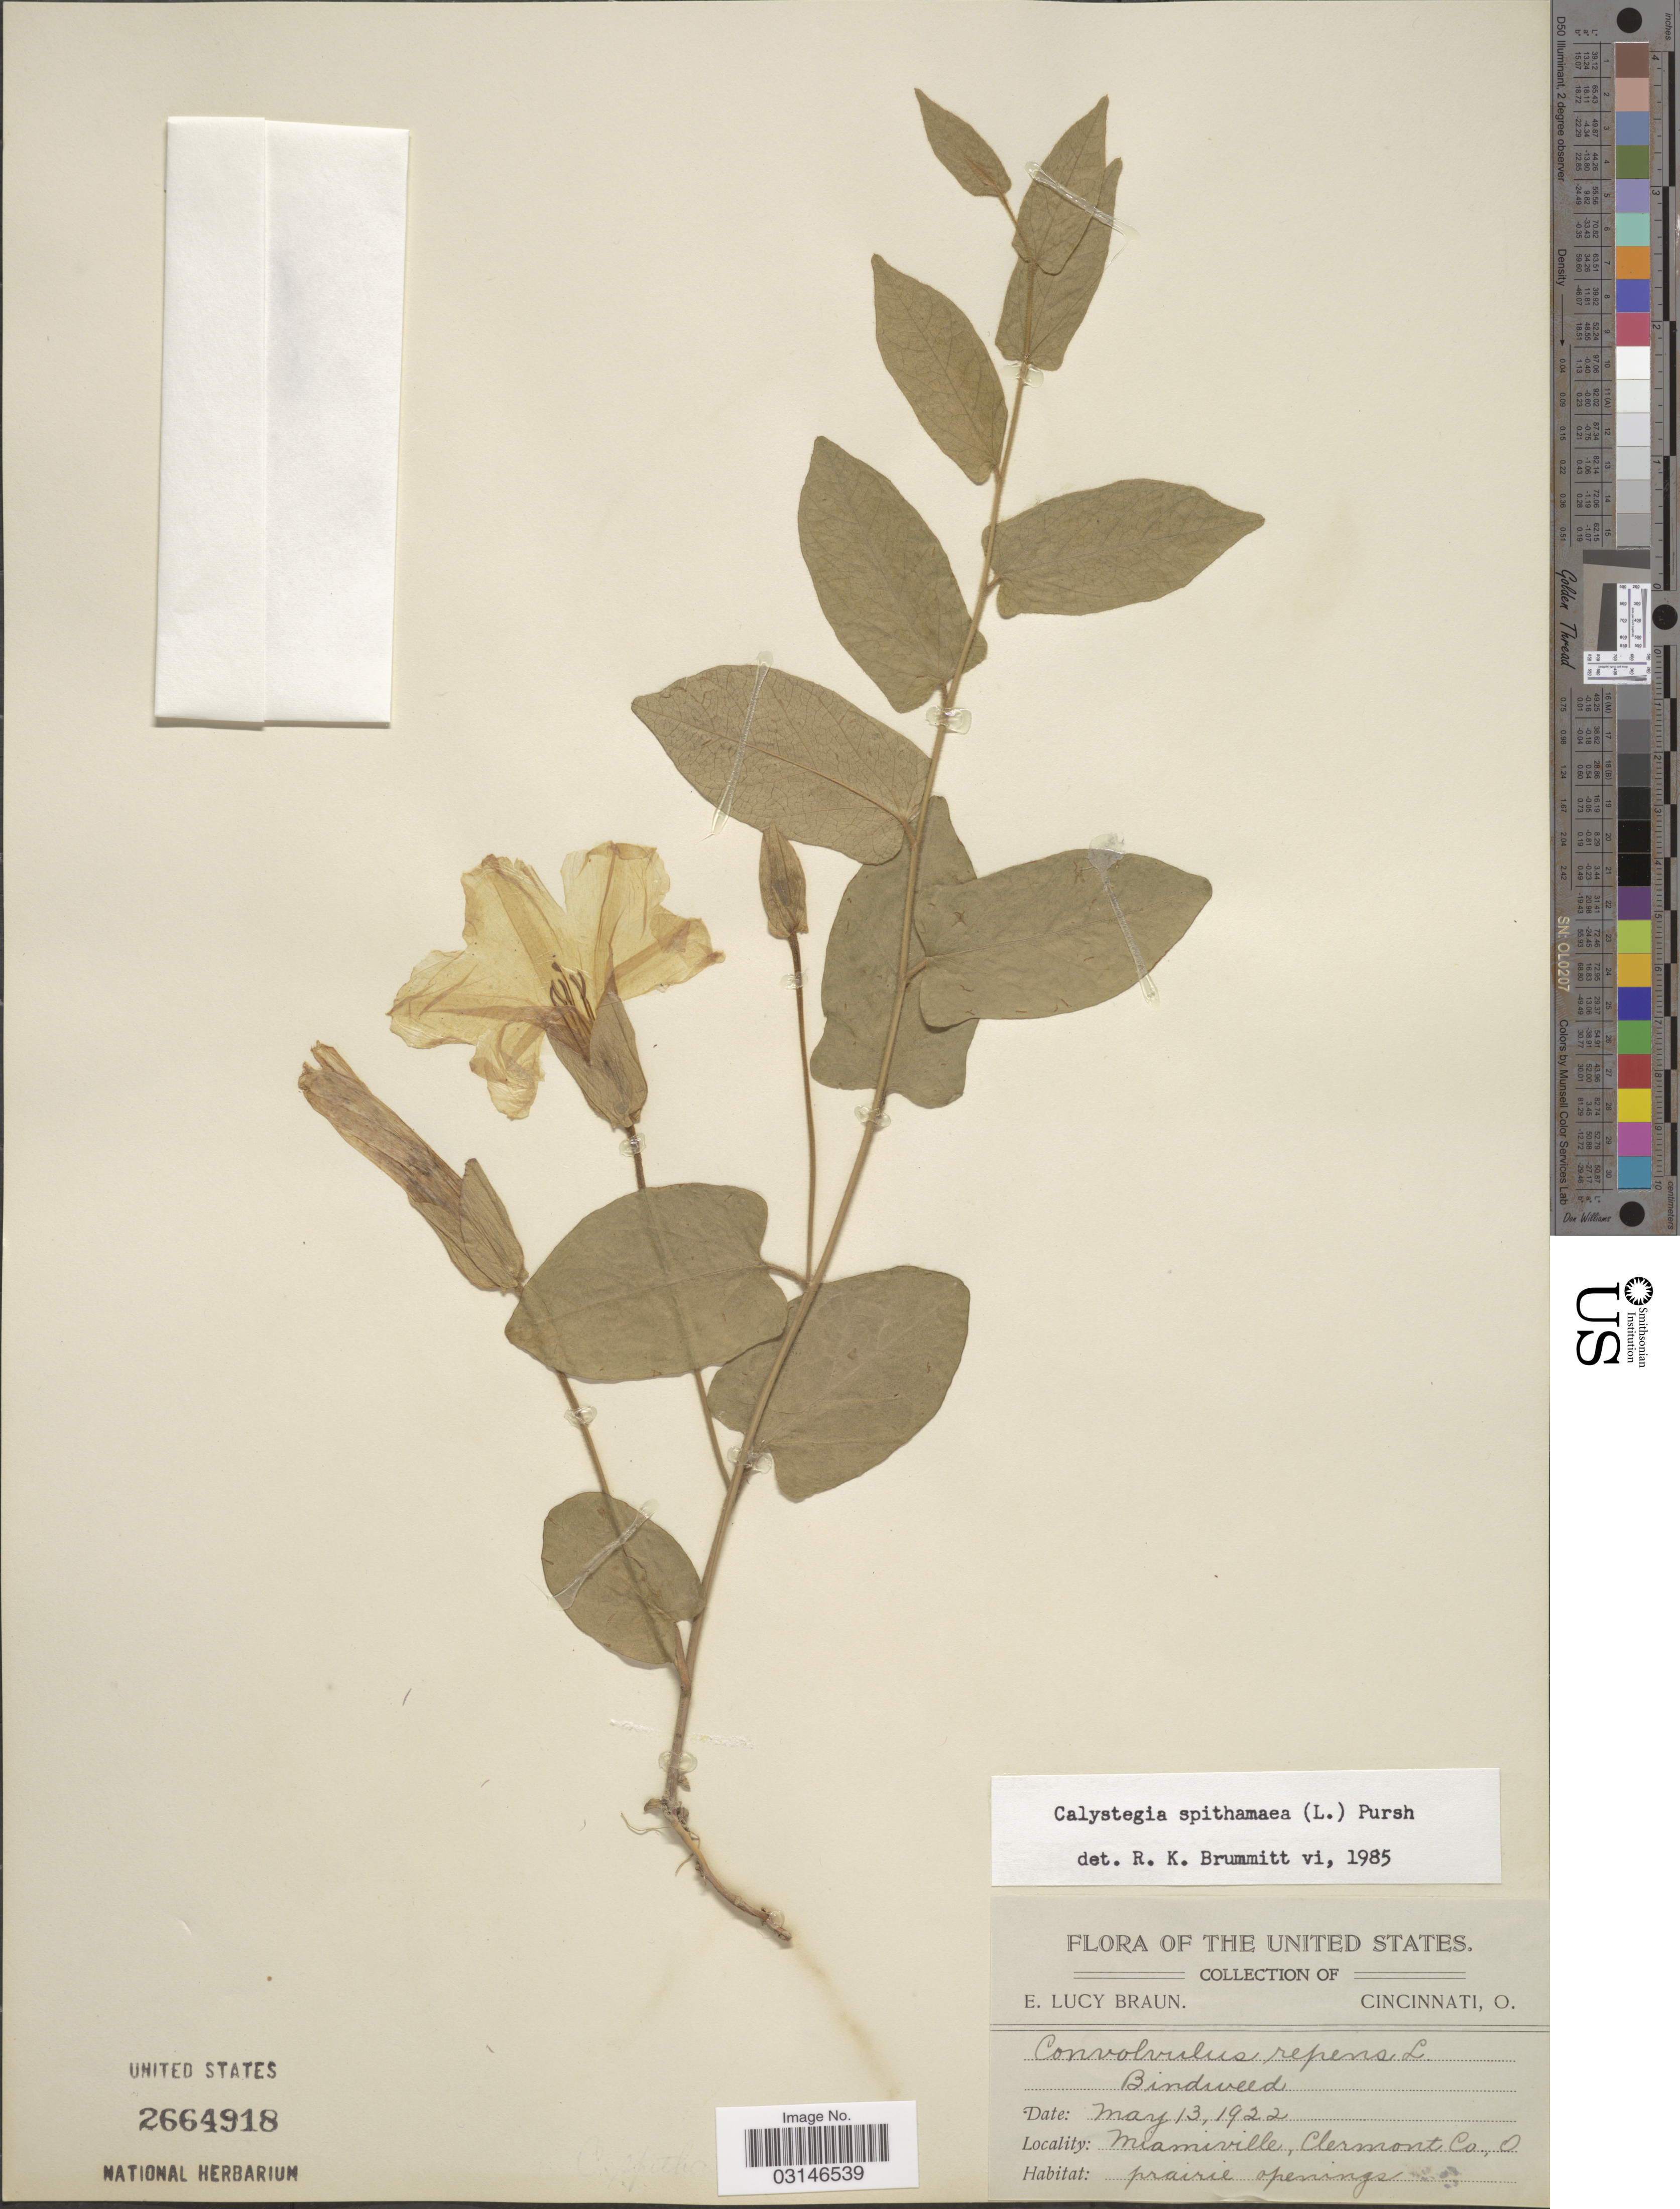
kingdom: Plantae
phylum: Tracheophyta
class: Magnoliopsida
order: Solanales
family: Convolvulaceae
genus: Calystegia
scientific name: Calystegia spithamaea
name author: (L.) Pursh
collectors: E. L. Braun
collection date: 1922-05-13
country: United States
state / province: Ohio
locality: Miamiville, Clermont Co., O.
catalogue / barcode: US 2664918